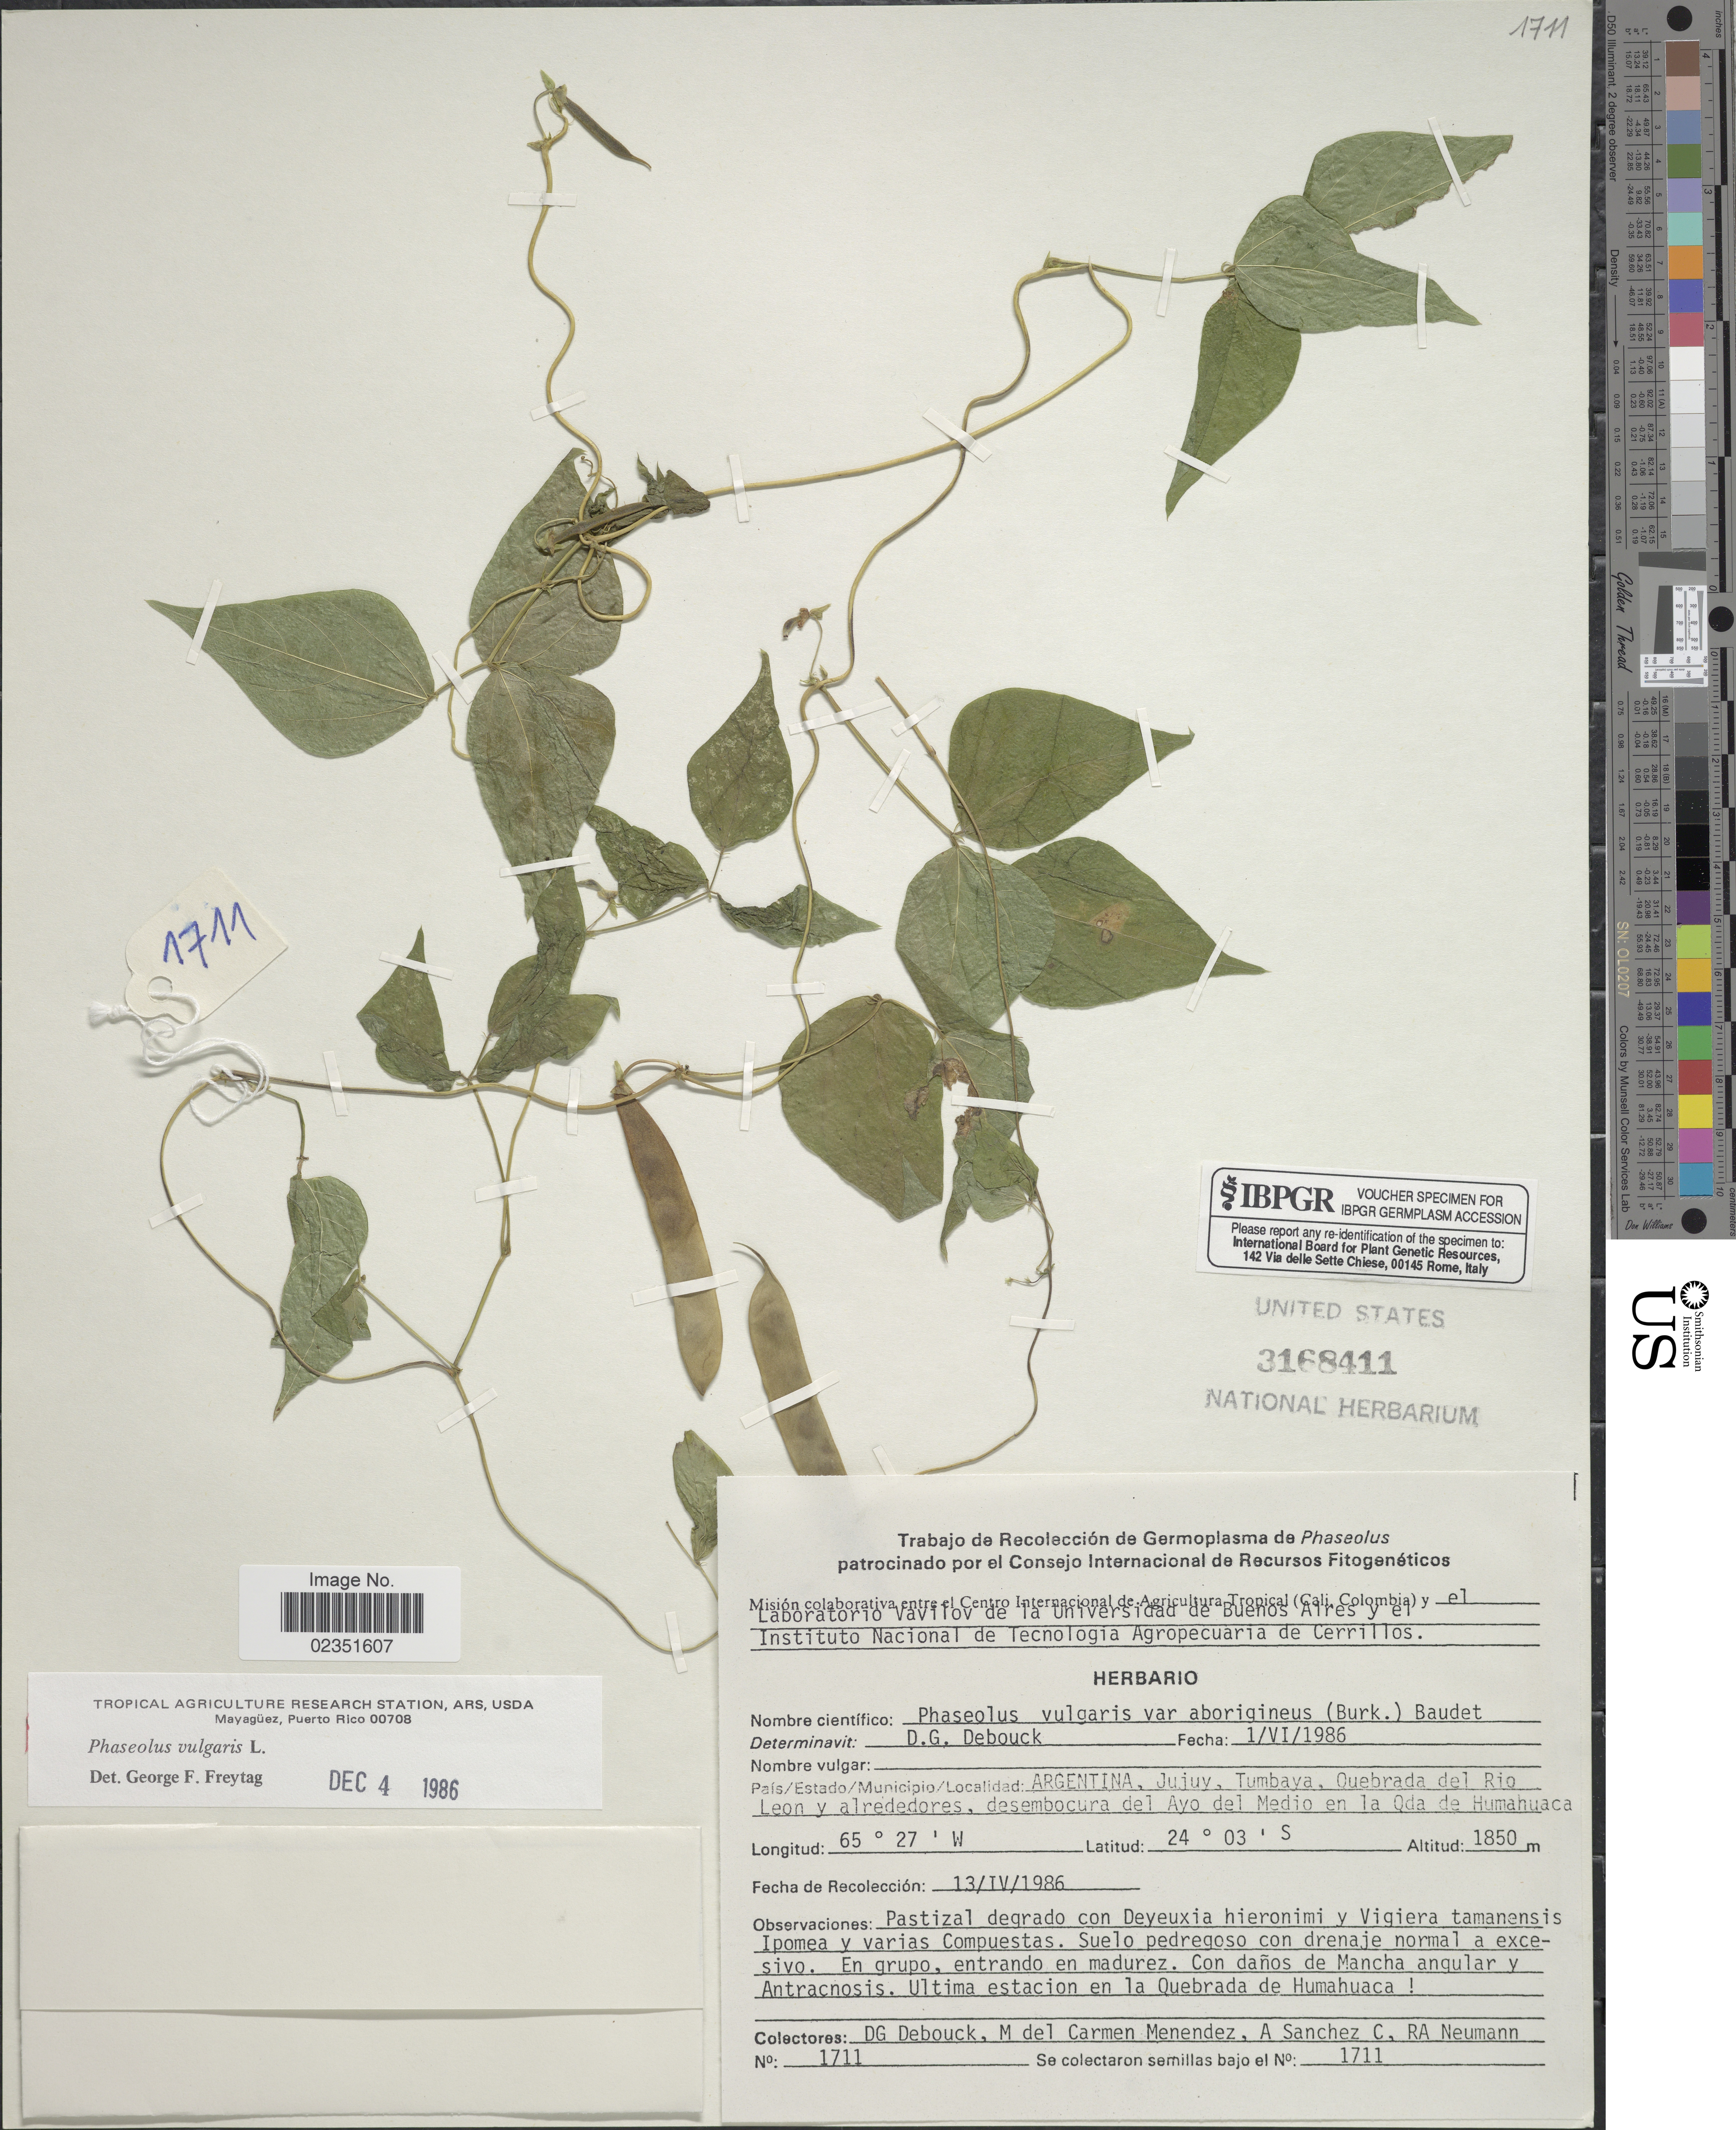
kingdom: Plantae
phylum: Tracheophyta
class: Magnoliopsida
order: Fabales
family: Fabaceae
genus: Phaseolus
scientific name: Phaseolus vulgaris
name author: L.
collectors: D. Debouck, M. Menendez, A. Sanchez C. & R. Neumann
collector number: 1711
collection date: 1986-04-13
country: Argentina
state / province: Jujuy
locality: Tumbaya, Quebrada del Rio Leon y alrededores, desembocura del Ayo del Medio en la Qda de Humahuaca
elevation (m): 1850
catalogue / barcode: US 3168411